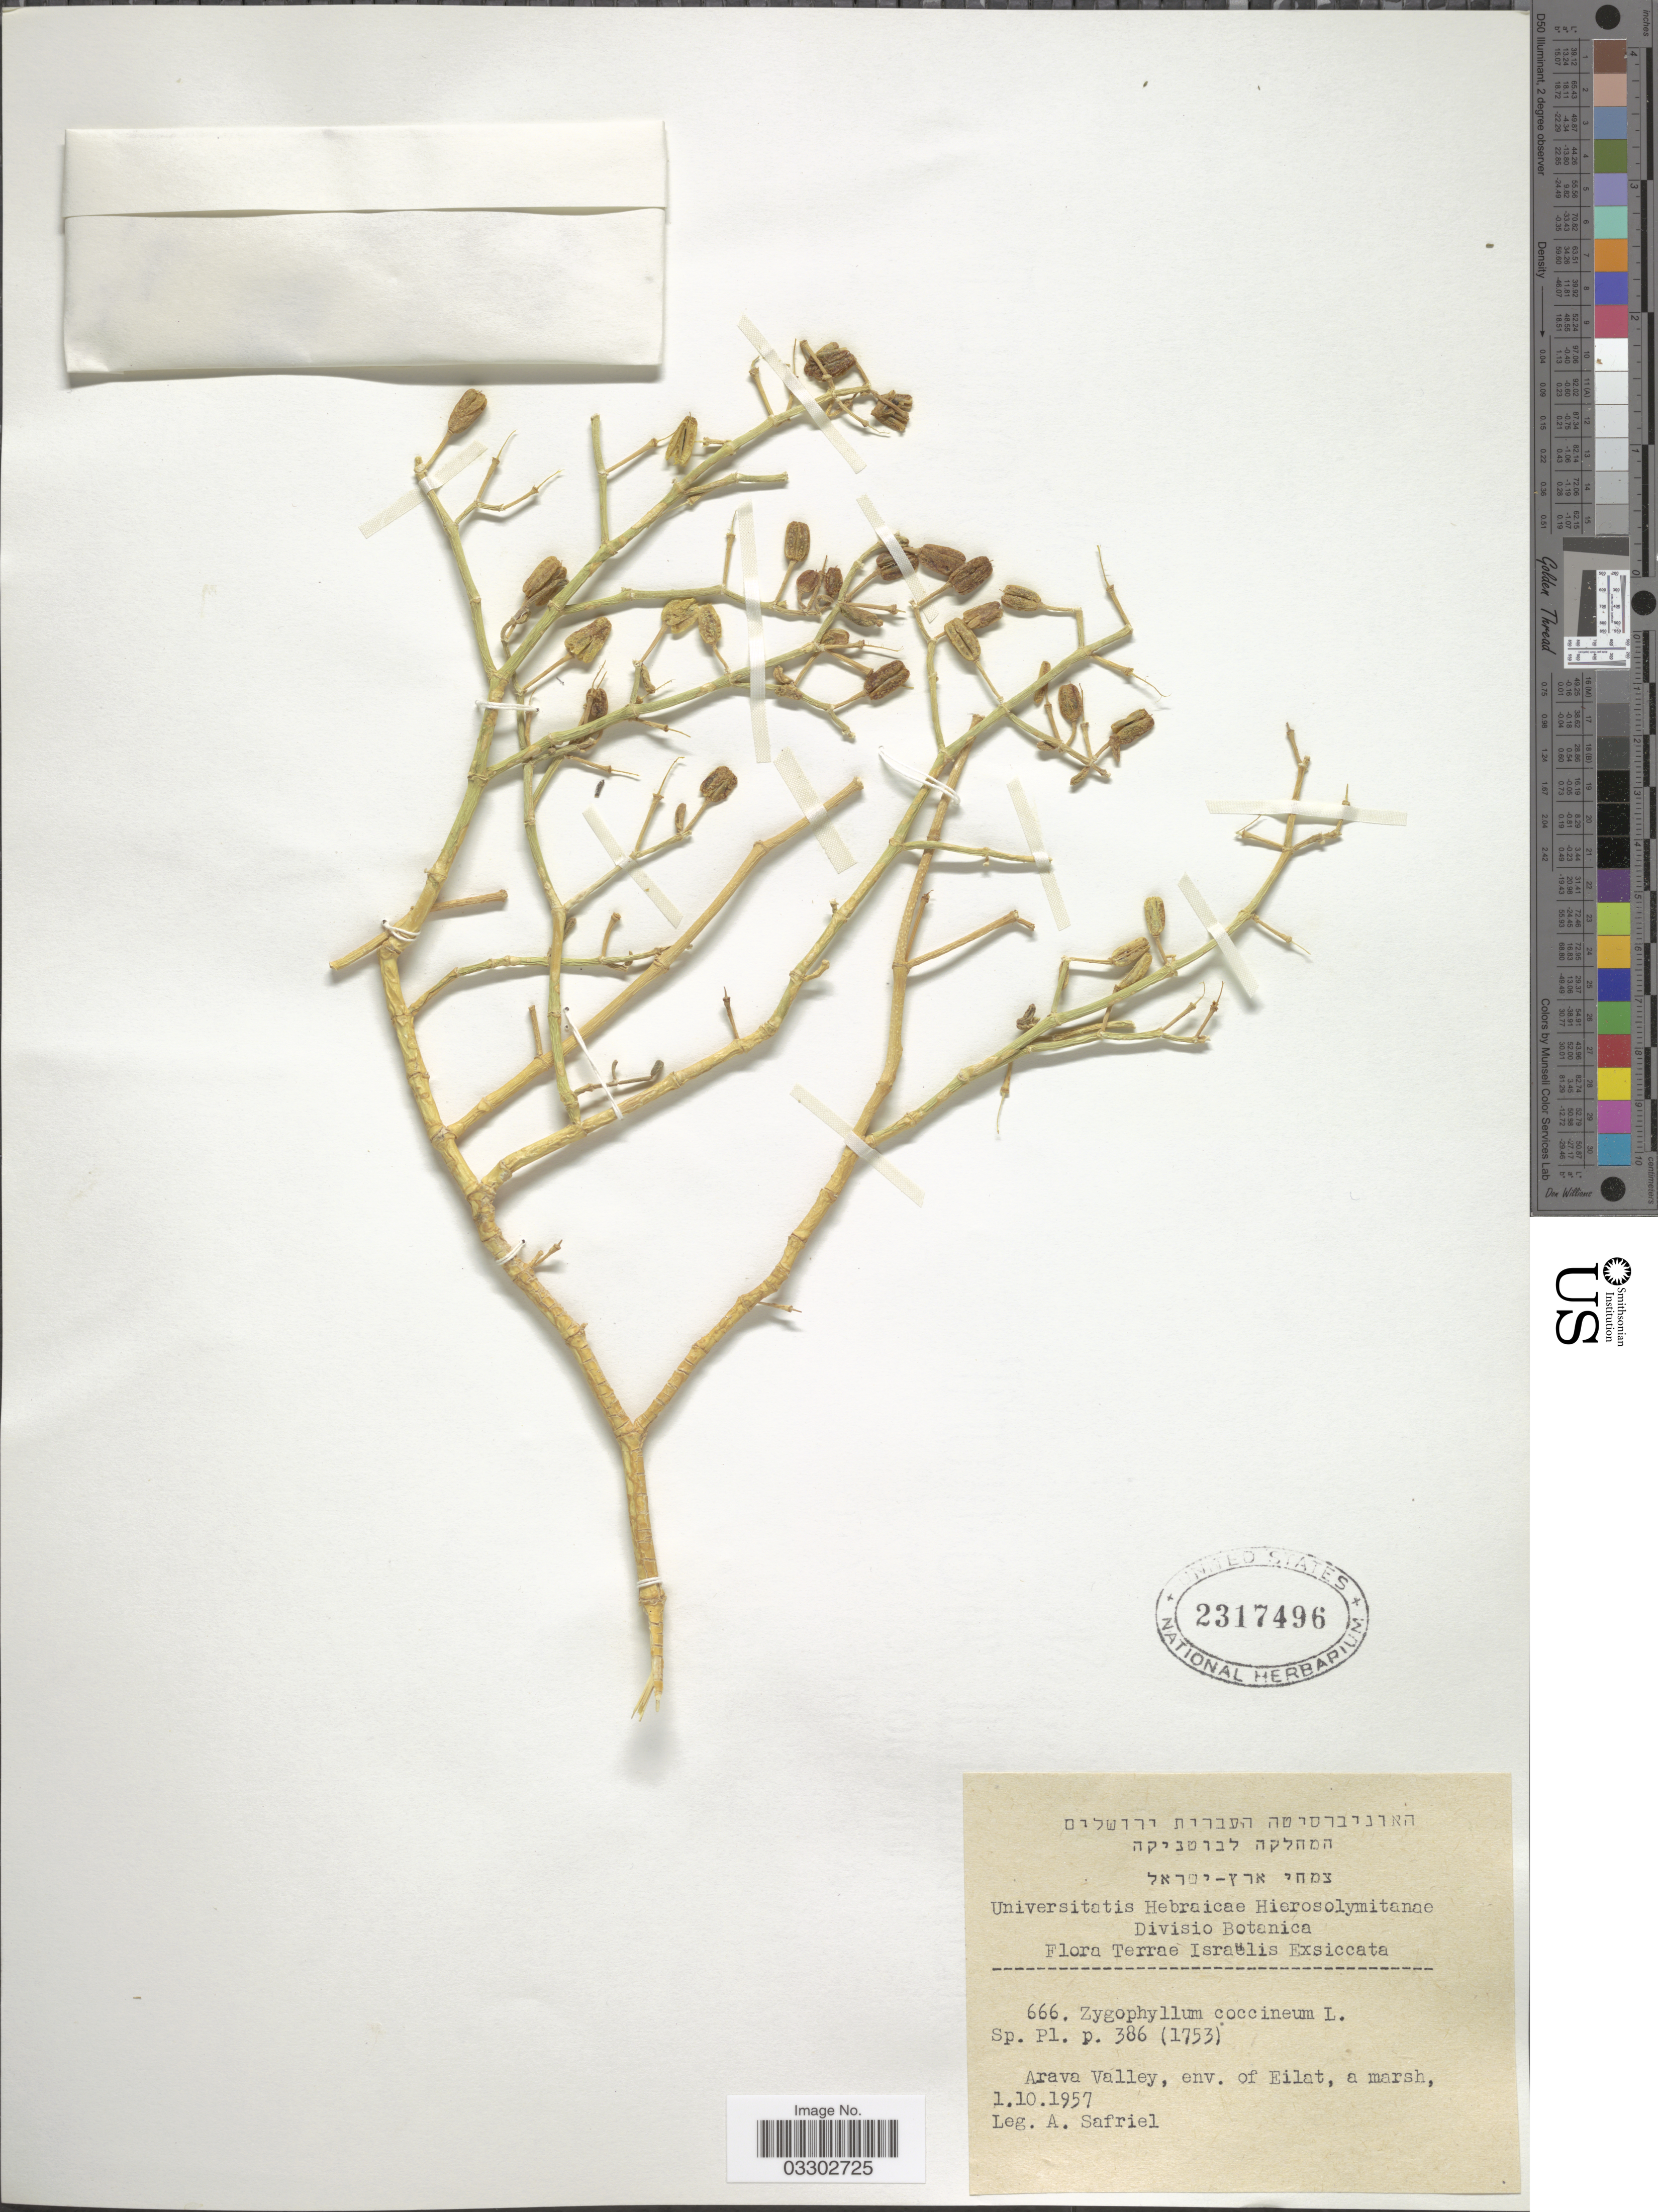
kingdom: Plantae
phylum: Tracheophyta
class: Magnoliopsida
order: Zygophyllales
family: Zygophyllaceae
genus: Zygophyllum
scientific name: Zygophyllum coccineum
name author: L.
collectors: A. Safriel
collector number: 666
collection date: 1957-10-01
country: Israel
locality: Terrae Israëlis. Arava Valley, env. of Eilat.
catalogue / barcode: US 2317496